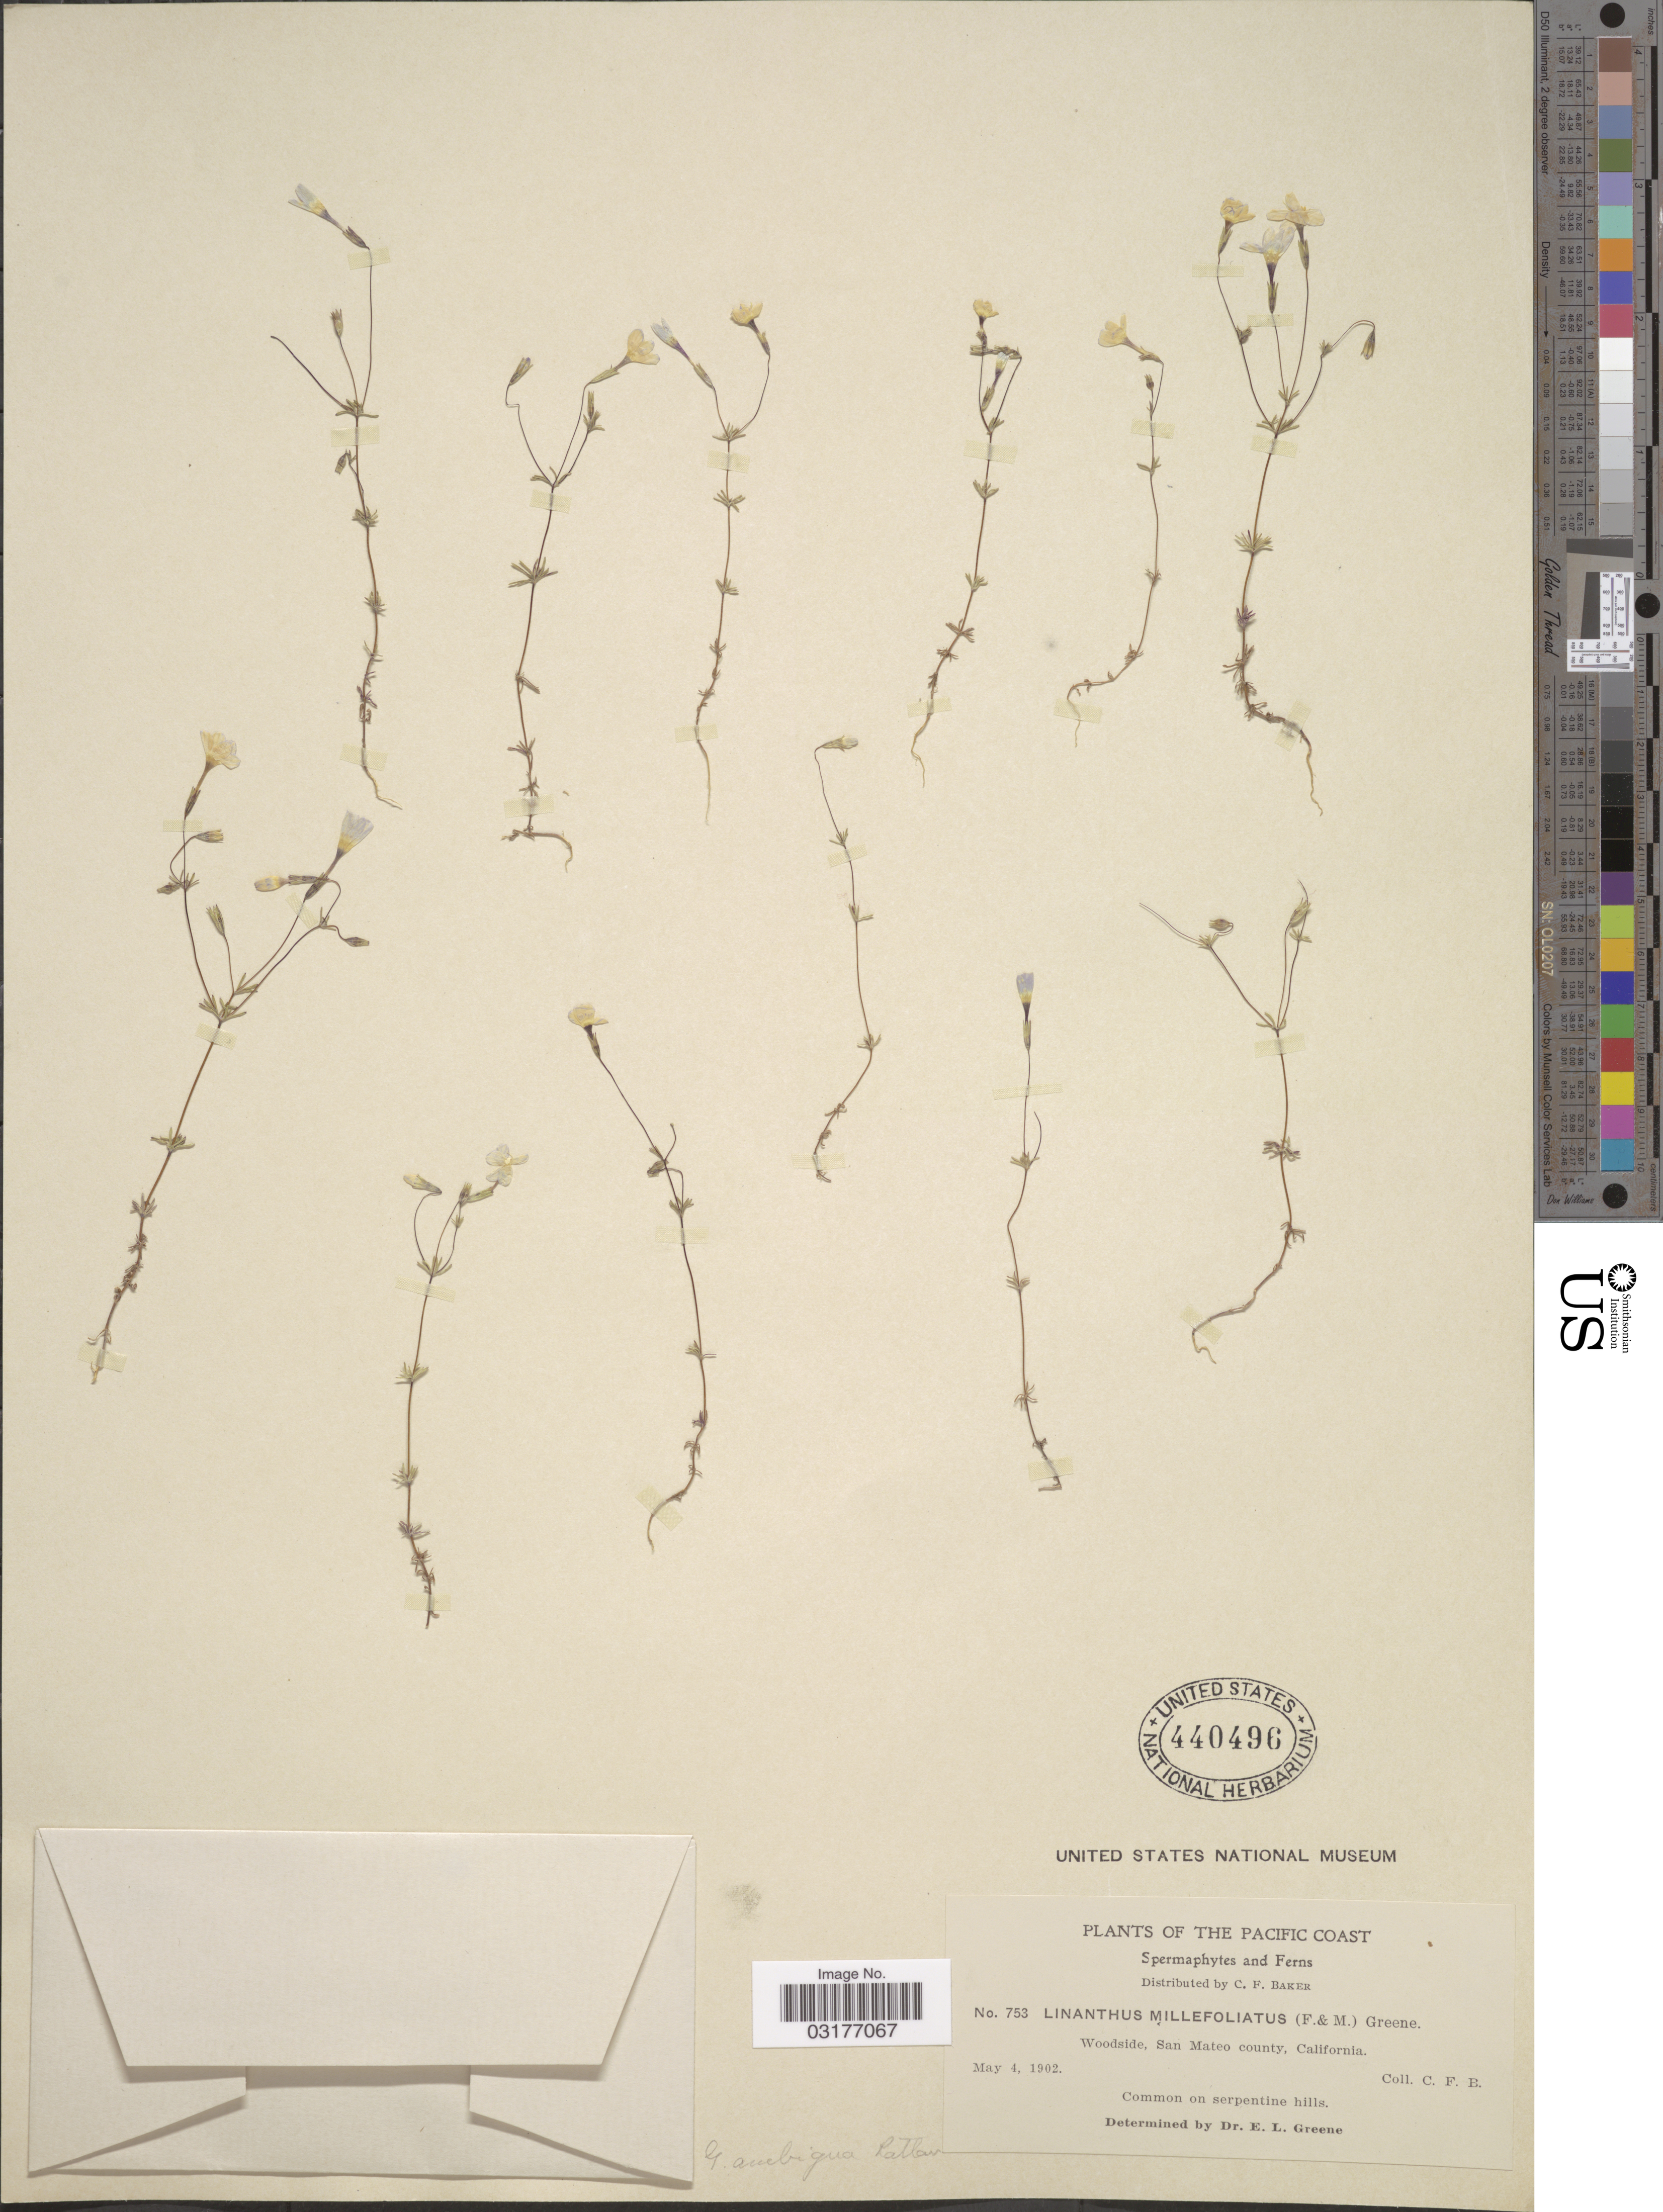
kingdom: Plantae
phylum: Tracheophyta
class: Magnoliopsida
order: Ericales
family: Polemoniaceae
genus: Leptosiphon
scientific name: Leptosiphon ambiguus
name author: (Rattan) J.M. Porter & L.A. Johnson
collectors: C. F. Baker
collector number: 753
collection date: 1902-05-04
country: United States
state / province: California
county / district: San Mateo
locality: Pacific Coast. Woodside, San Mateo county.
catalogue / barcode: US 440496